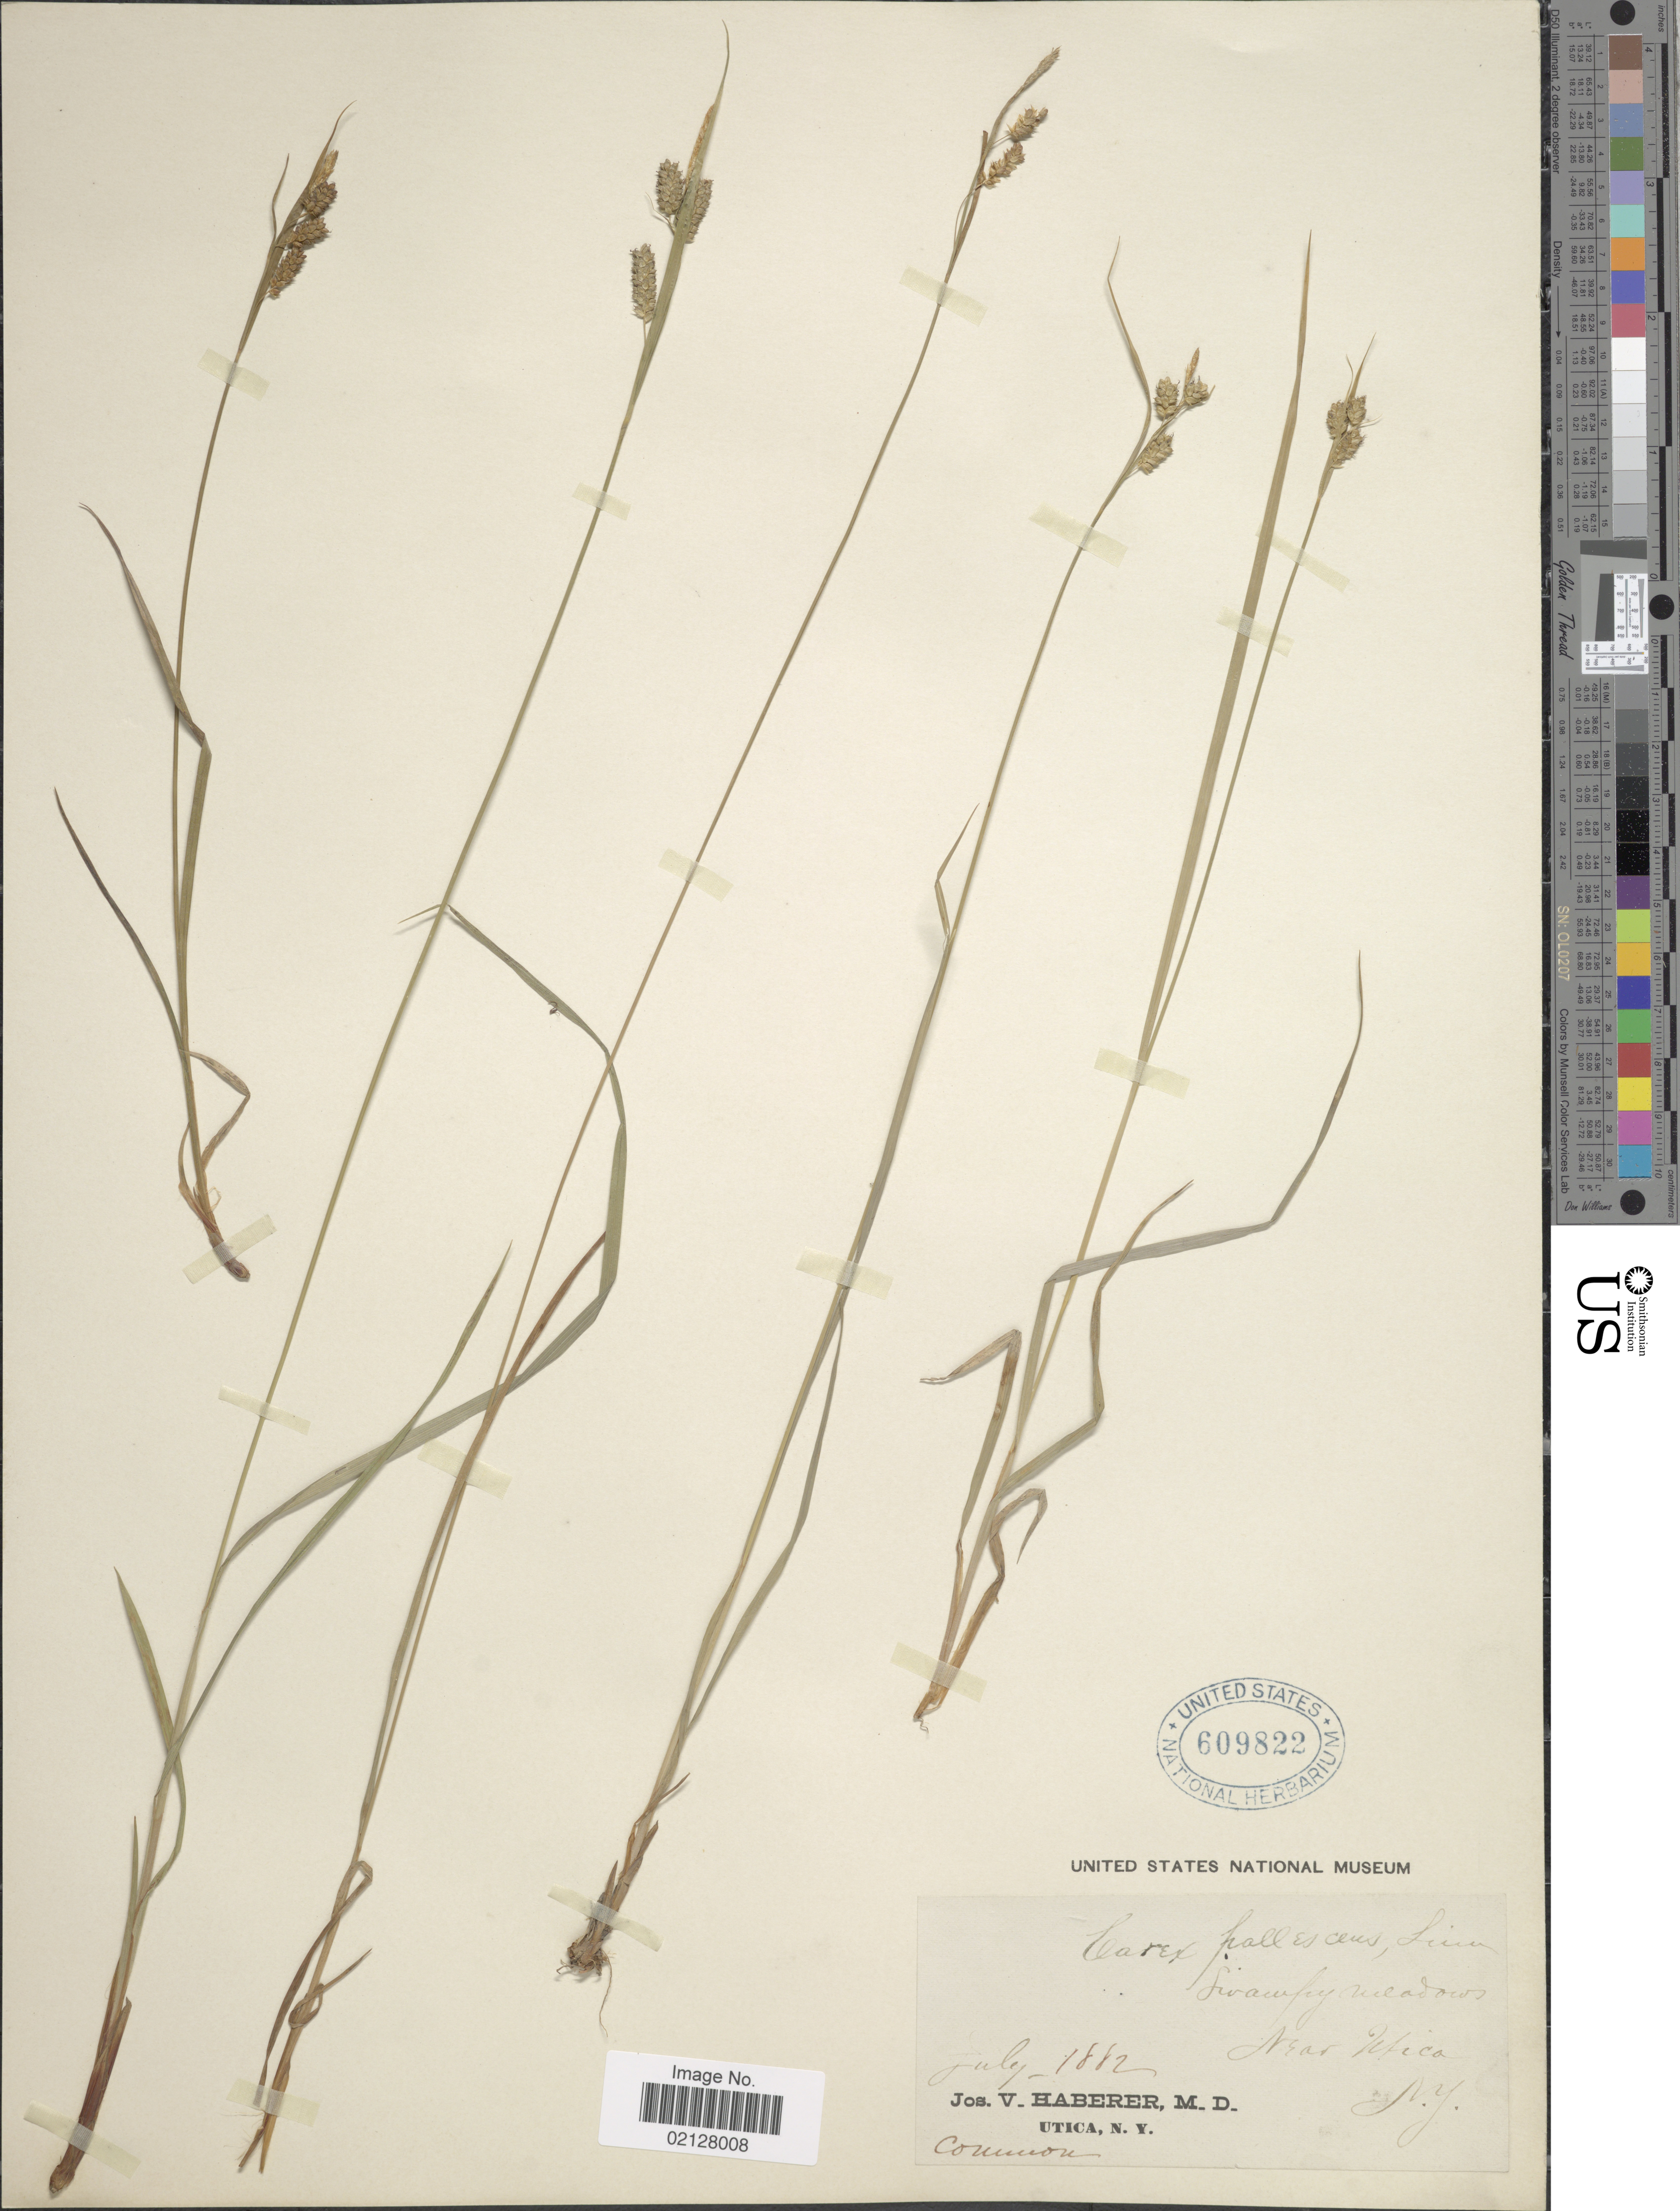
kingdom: Plantae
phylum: Tracheophyta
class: Liliopsida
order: Poales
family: Cyperaceae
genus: Carex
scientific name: Carex pallescens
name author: L.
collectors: J. V. Haberer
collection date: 1882-07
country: United States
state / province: New York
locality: Near Utica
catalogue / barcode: US 609822